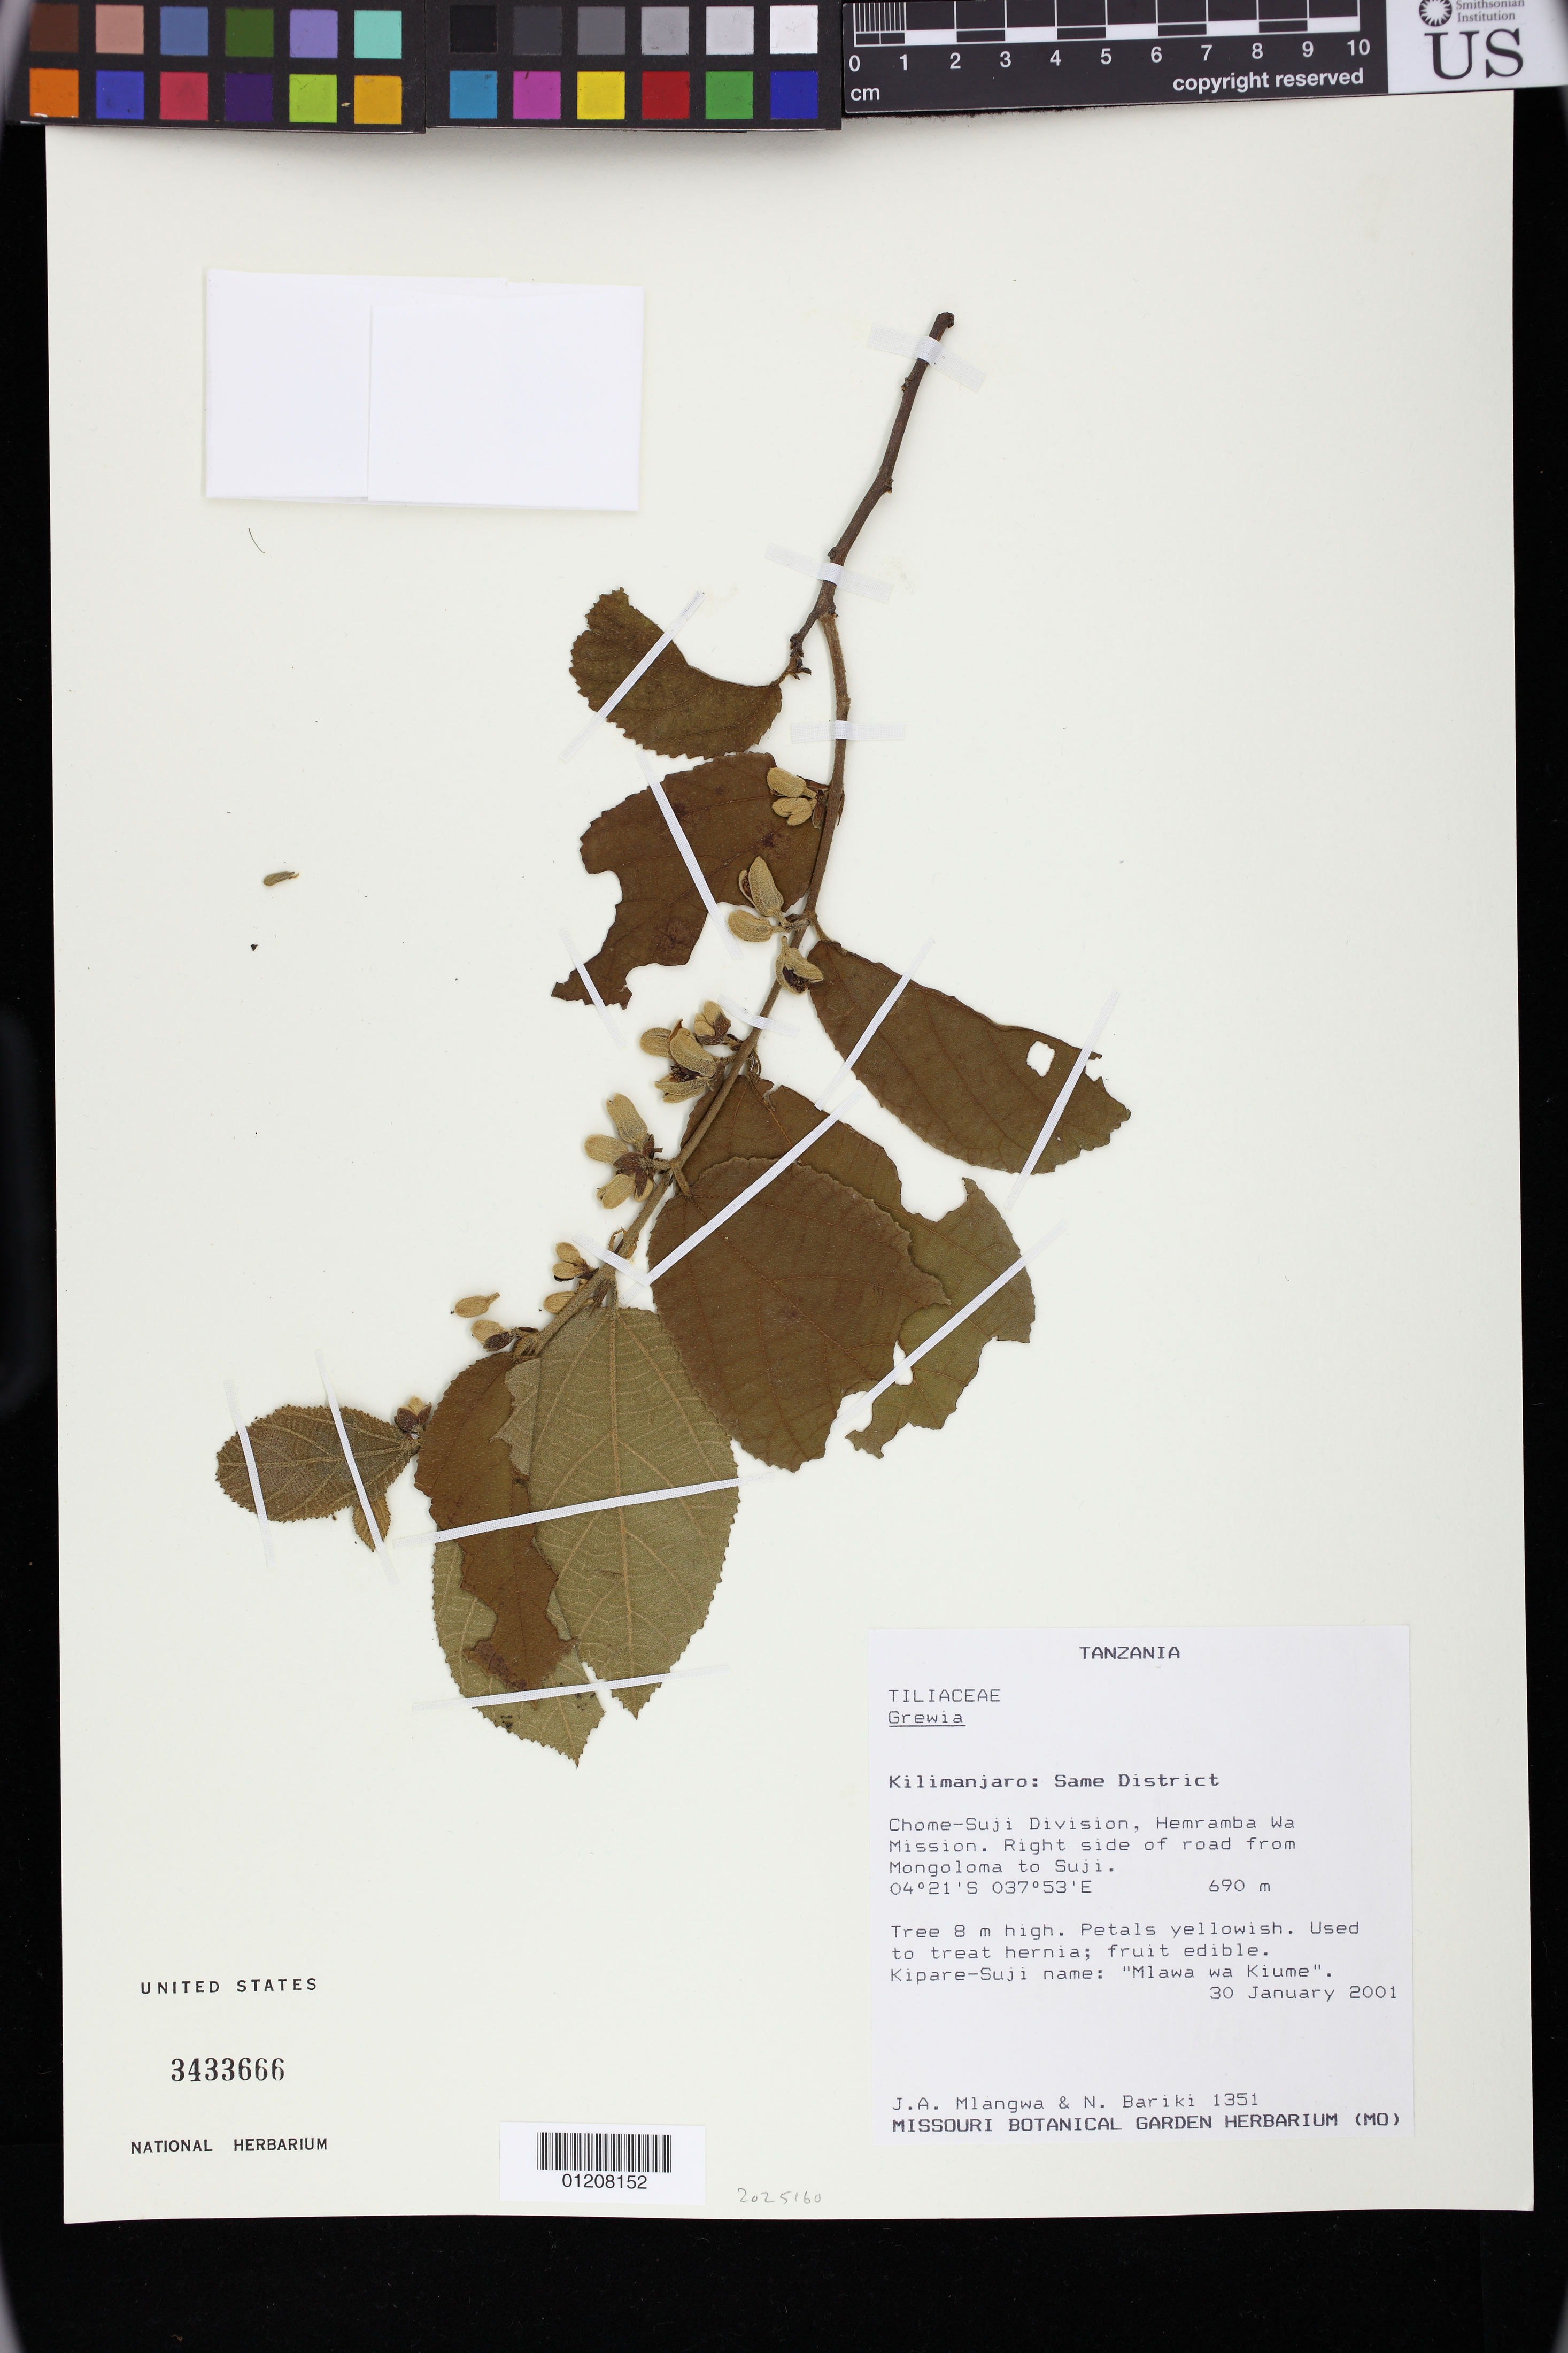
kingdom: Plantae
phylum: Tracheophyta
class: Magnoliopsida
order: Malvales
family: Malvaceae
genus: Grewia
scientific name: Grewia sp.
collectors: J. Mlangwa & N. Bariki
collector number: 1351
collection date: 2001-01-30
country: Tanzania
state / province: Kilimanjaro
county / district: Same District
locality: Chome-Suji Division, Hemramba Wa Mission. Right side of road from Mongoloma to Suji.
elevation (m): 690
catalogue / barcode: US 3433666